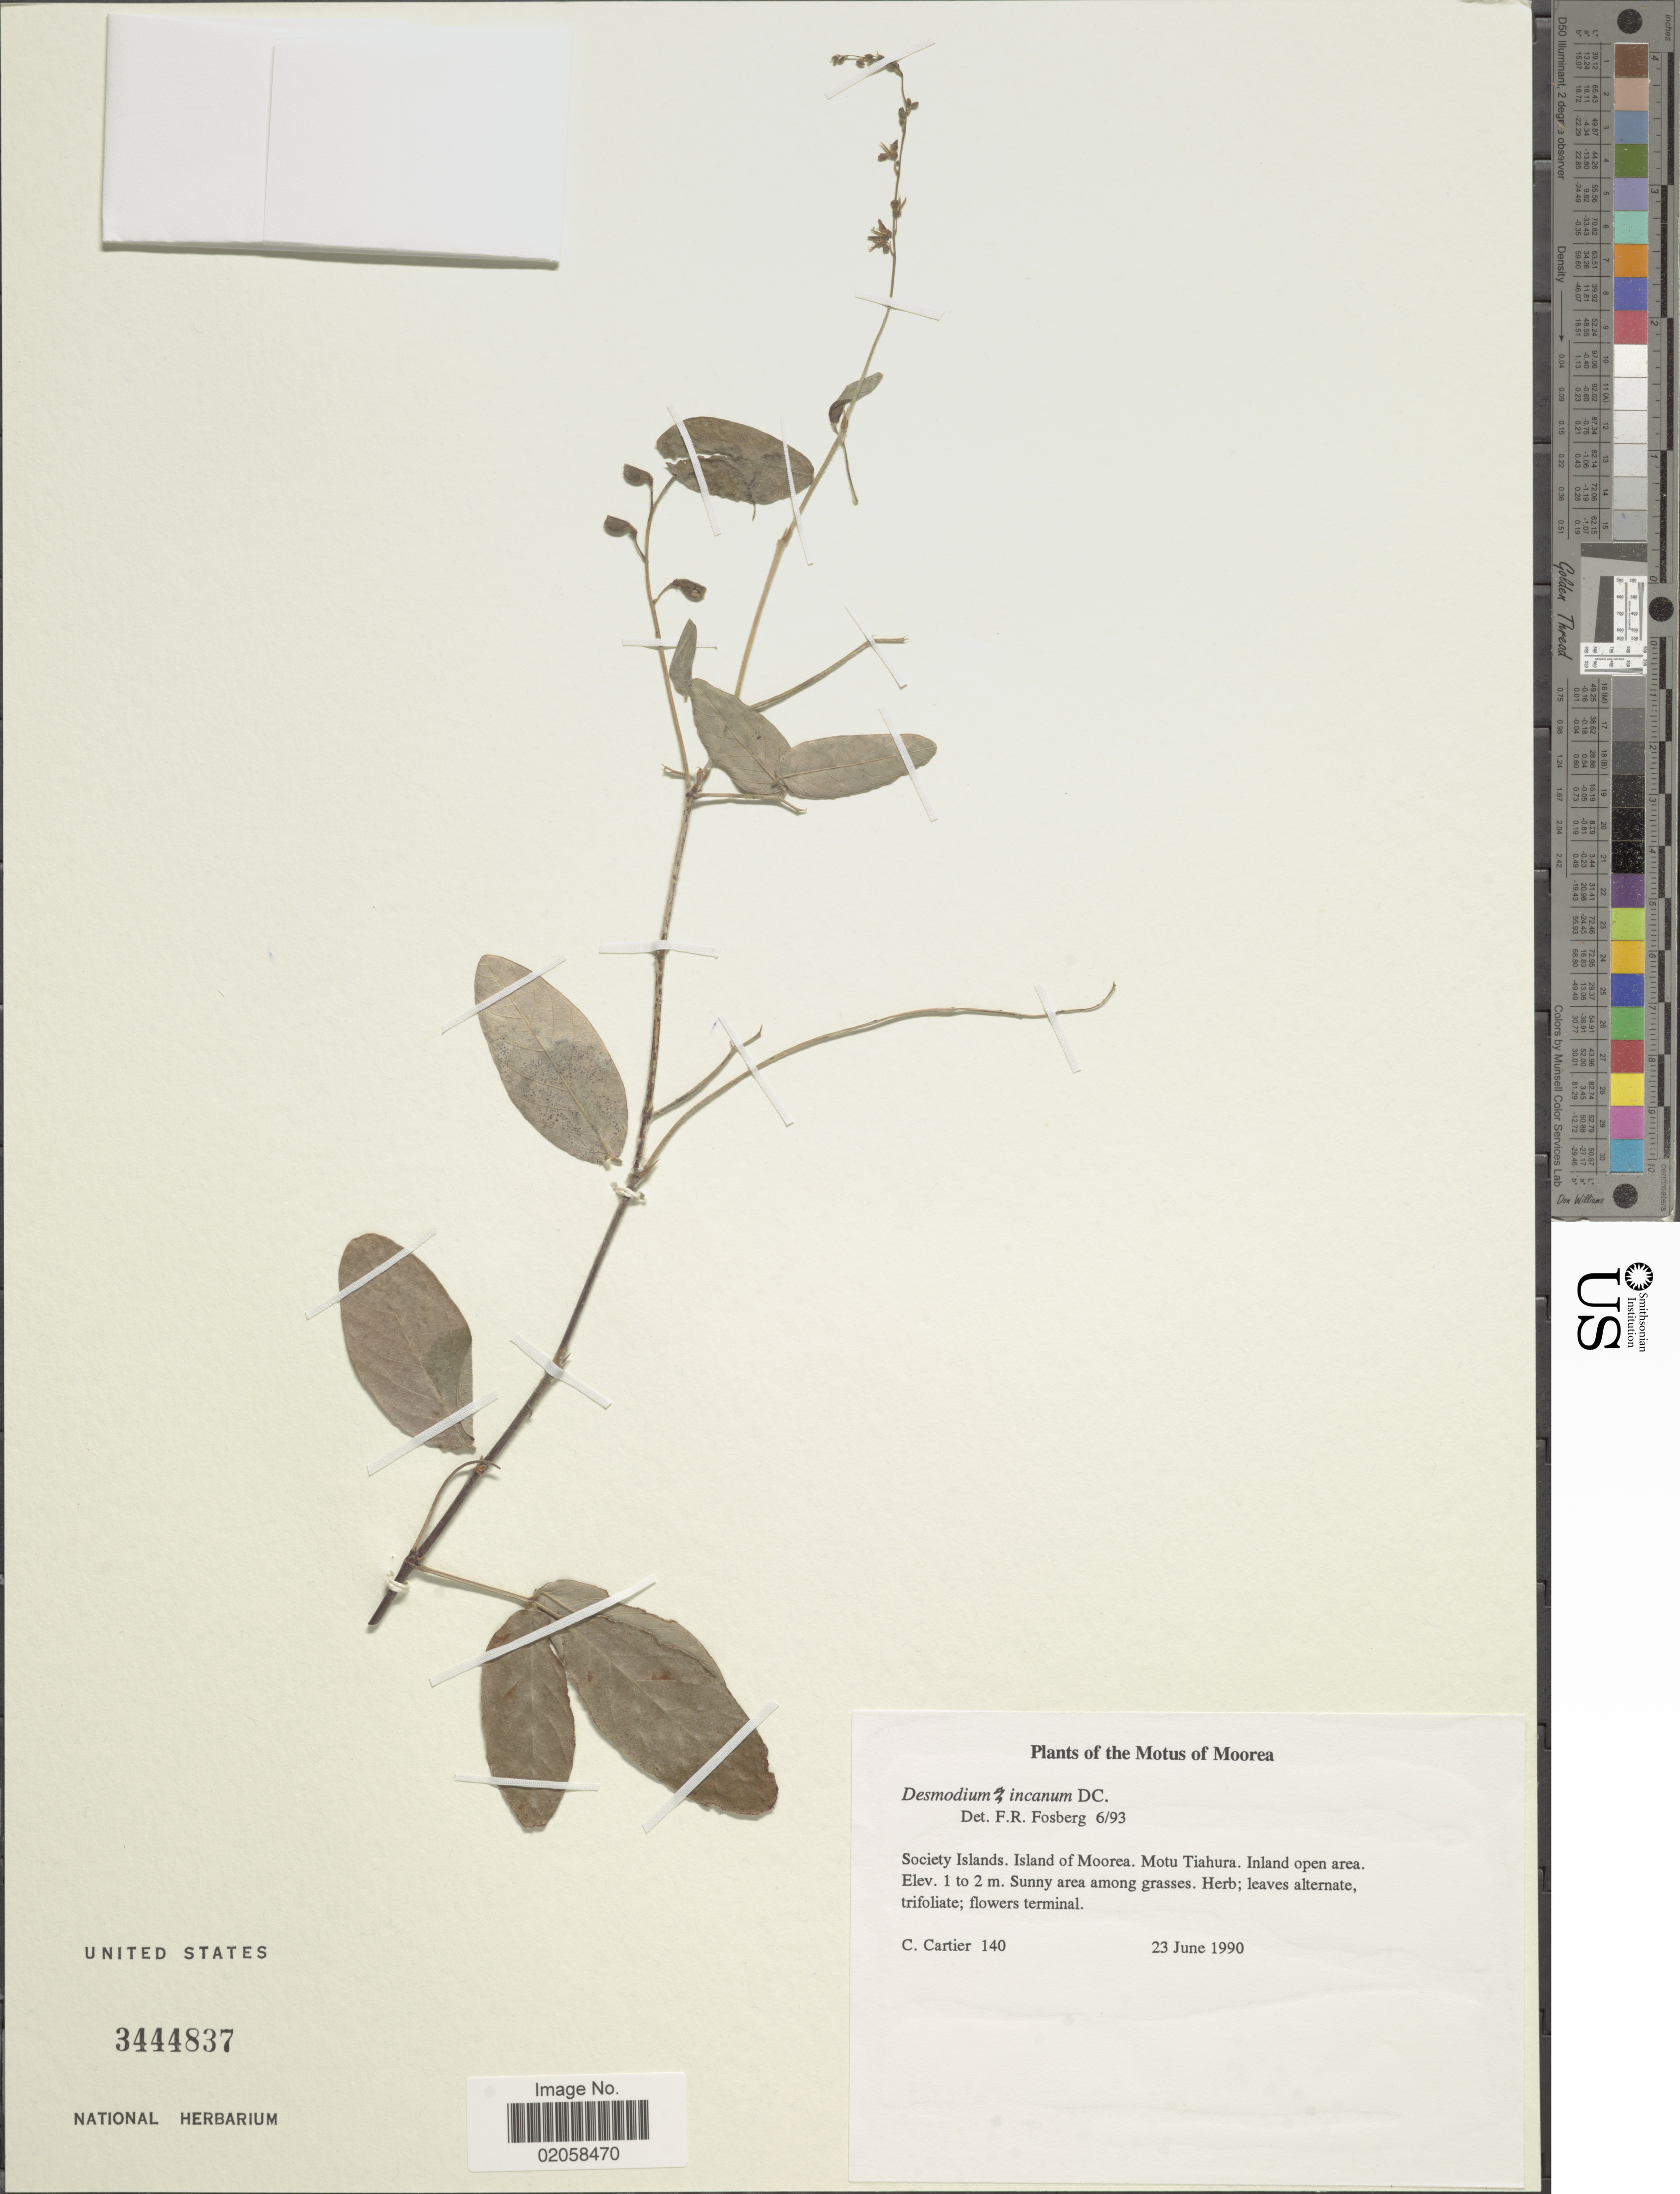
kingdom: Plantae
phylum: Tracheophyta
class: Magnoliopsida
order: Fabales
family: Fabaceae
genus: Desmodium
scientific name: Desmodium incanum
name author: (Sw.) DC.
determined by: Fosberg, F. R.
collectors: C. Cartier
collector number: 140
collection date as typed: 23 Jun 1990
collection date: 1990-06-23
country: French Polynesia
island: Moorea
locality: Inland open area, Tiahura [Society Is.]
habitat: Sunny area among grasses grasses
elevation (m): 1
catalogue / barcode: US 3444837